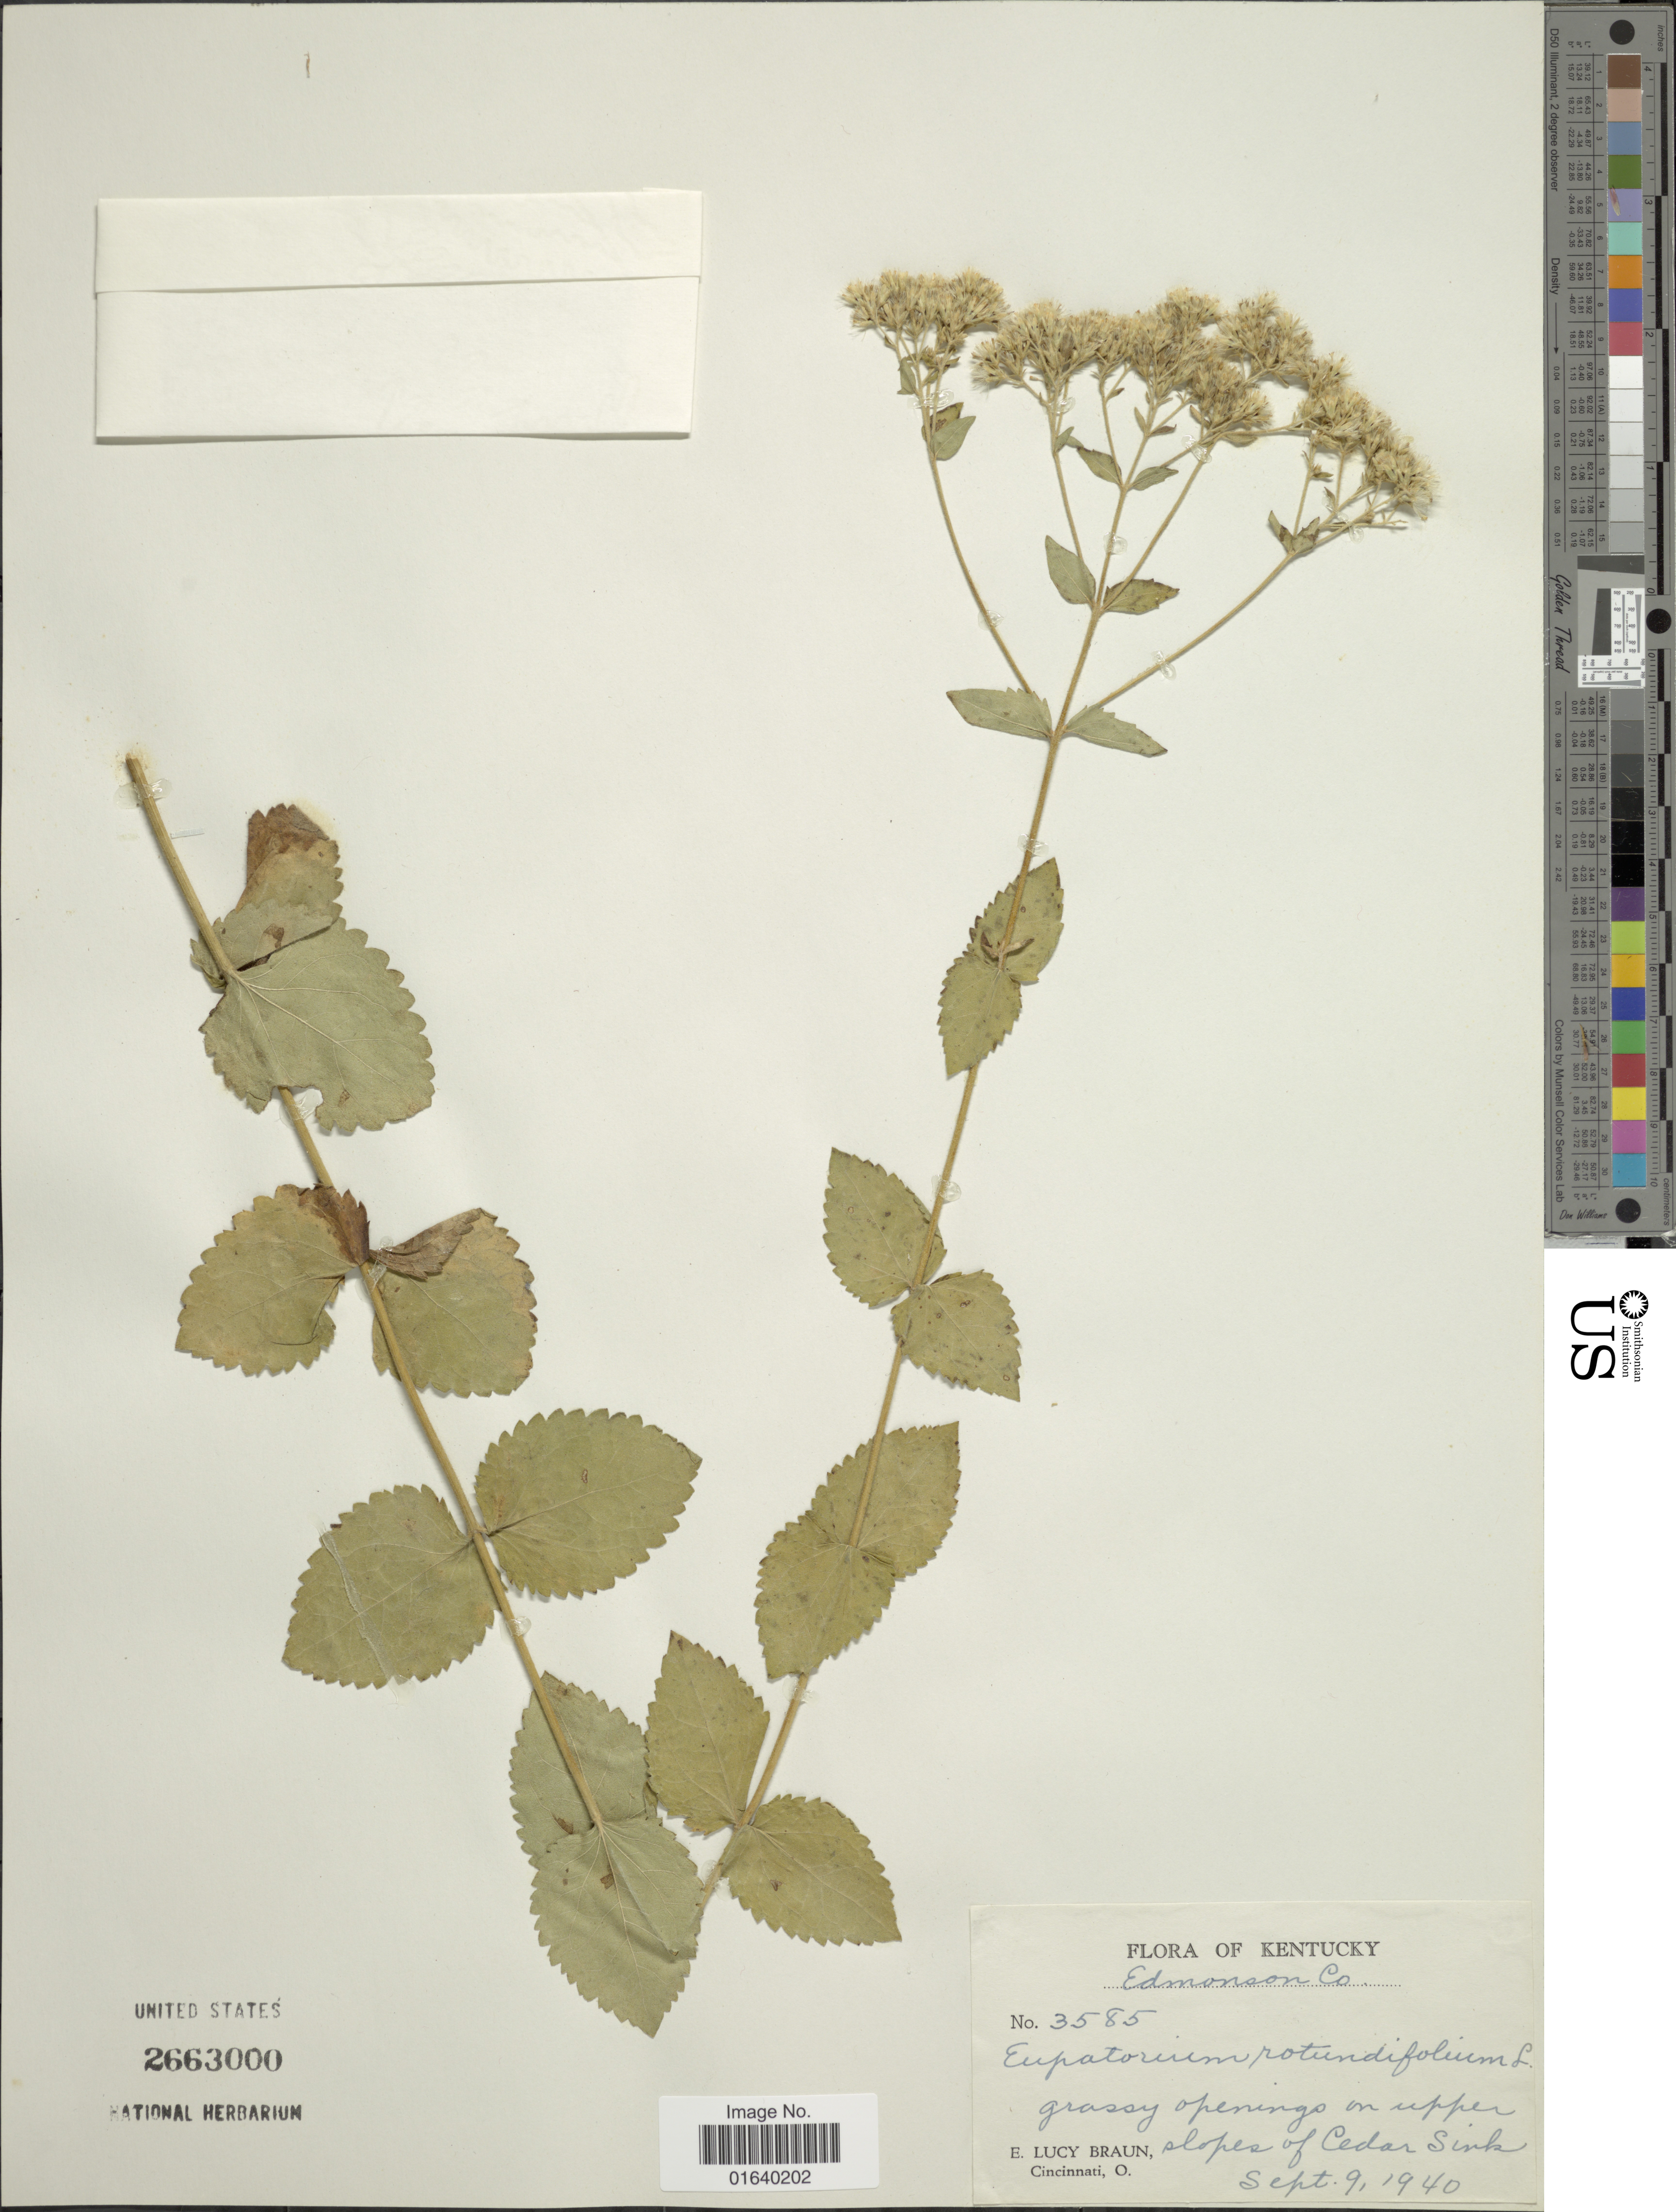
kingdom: Plantae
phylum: Tracheophyta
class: Magnoliopsida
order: Asterales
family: Asteraceae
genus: Eupatorium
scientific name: Eupatorium rotundifolium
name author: L.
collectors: E. L. Braun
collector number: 3585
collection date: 1940-09-09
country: United States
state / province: Kentucky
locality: Edmonson Co., grassy opening on upper slopes of Cedar Sink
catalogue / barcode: US 2663000